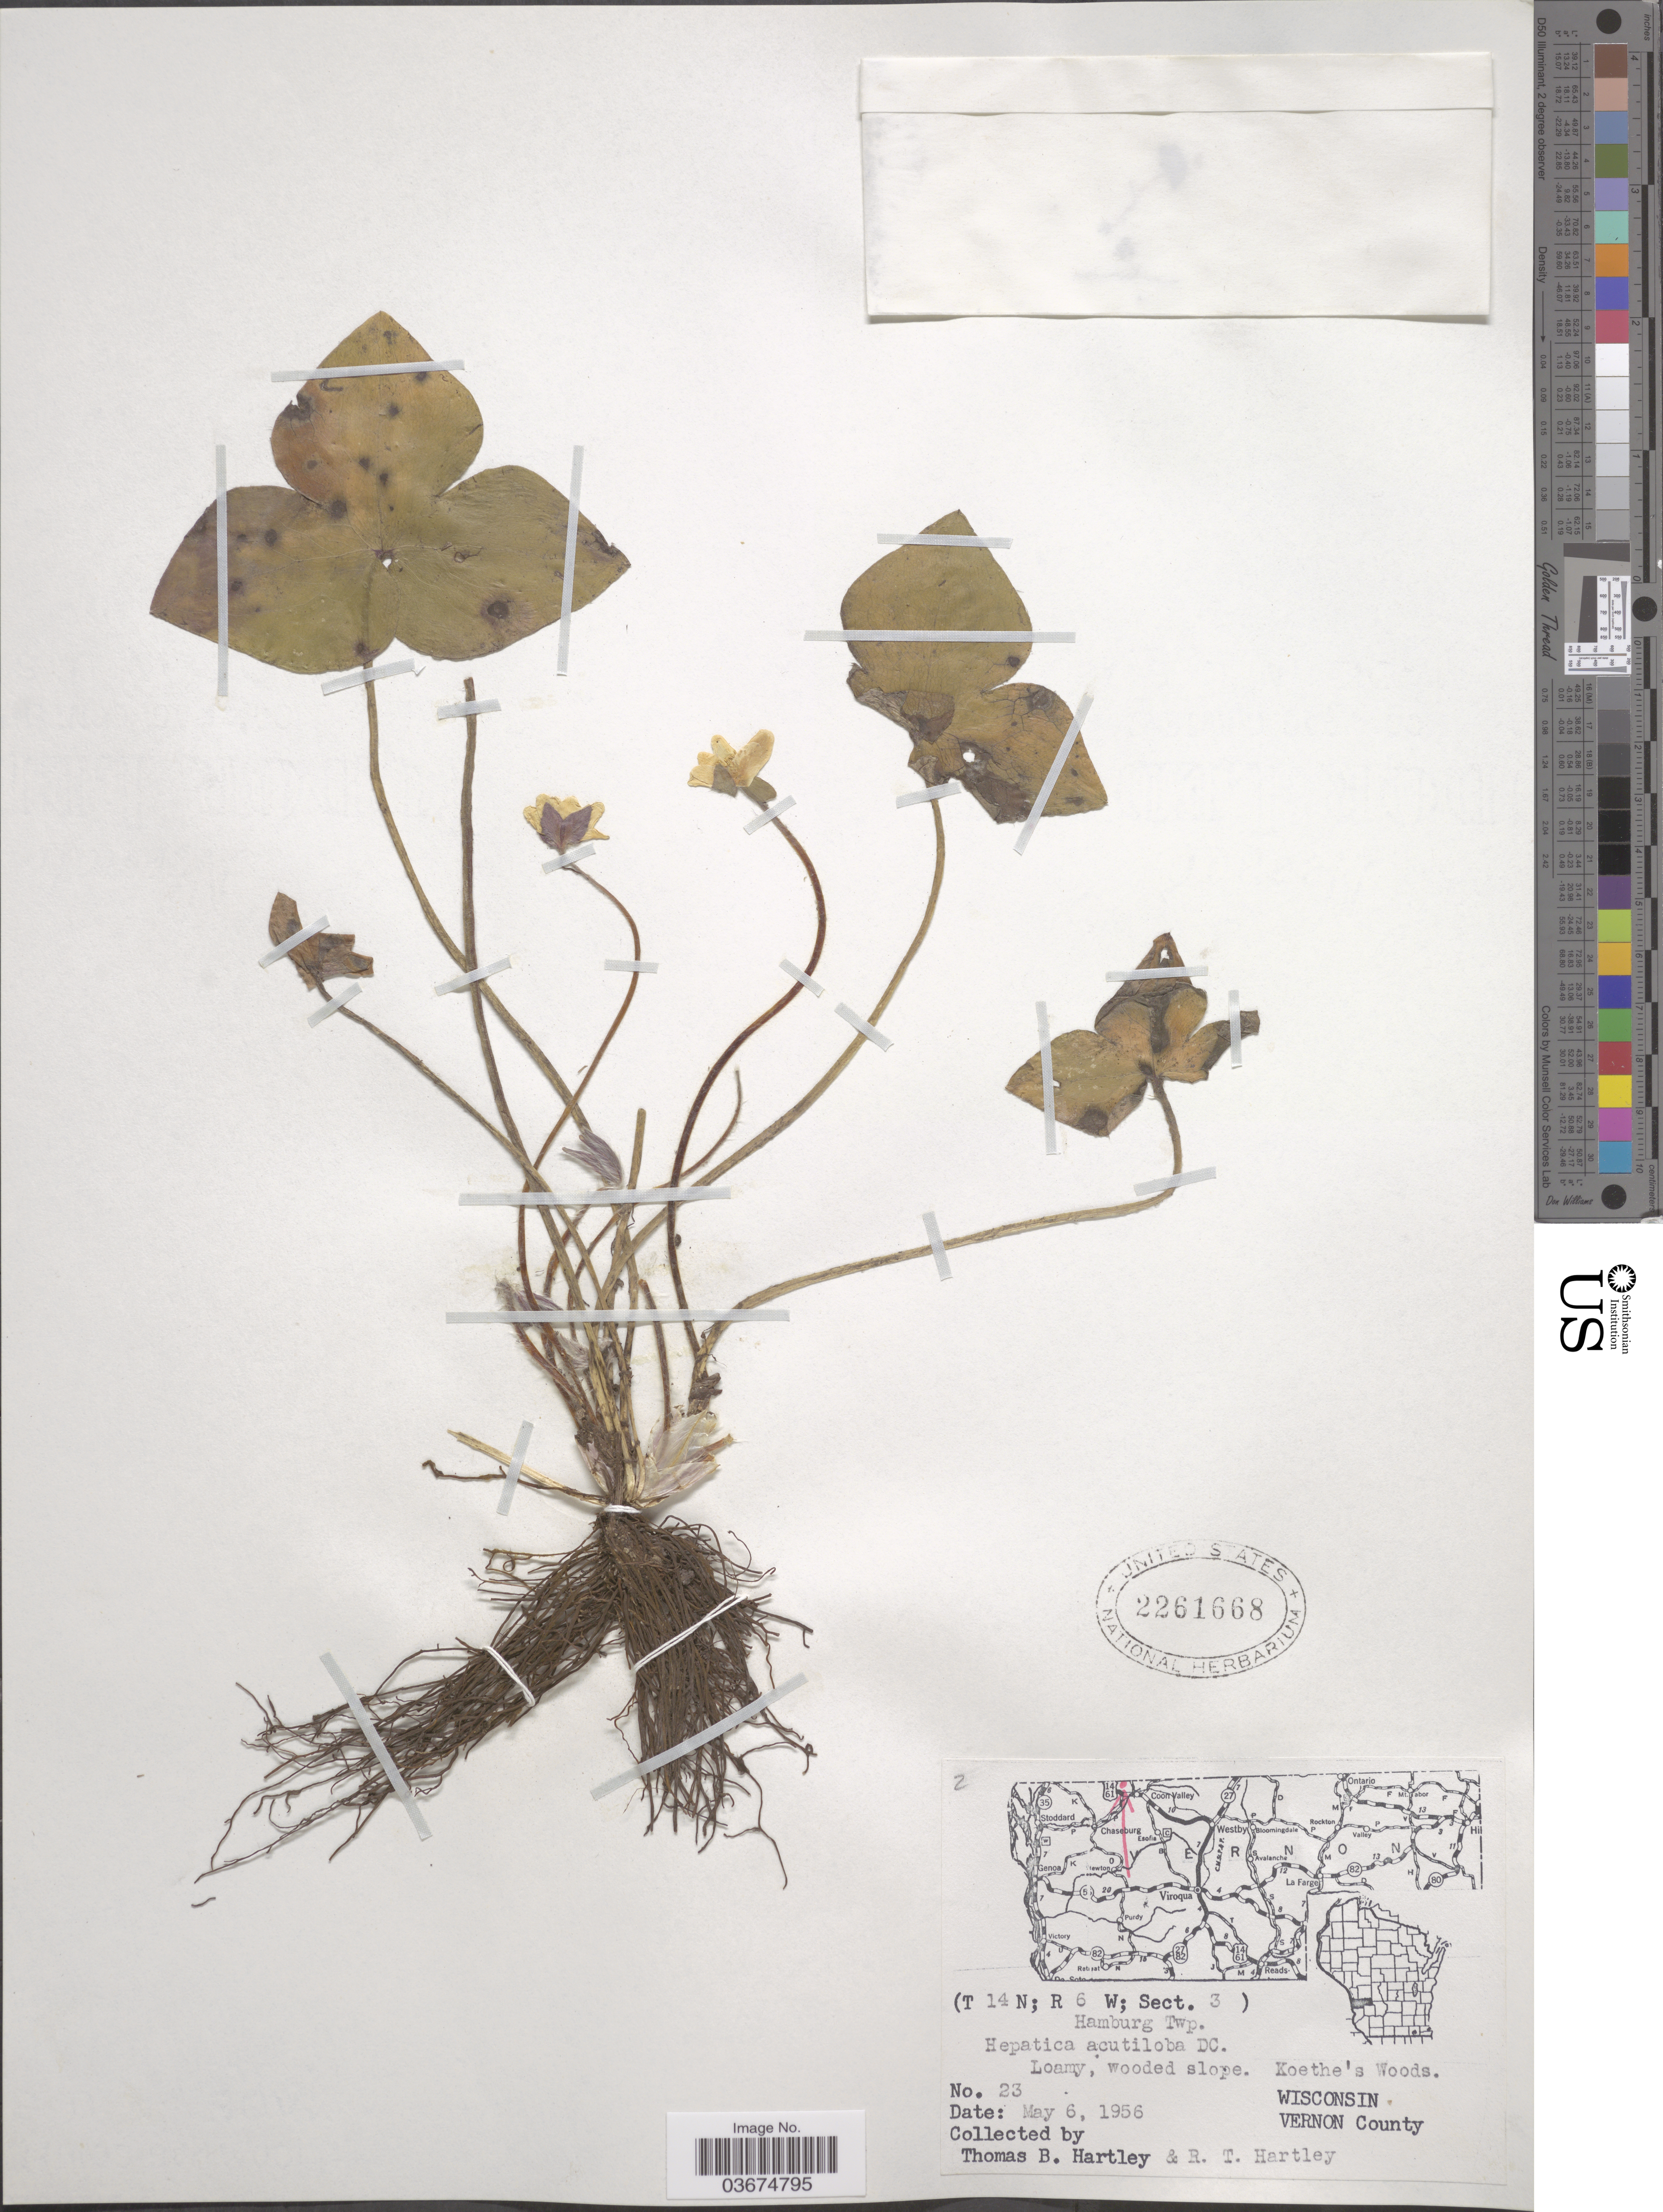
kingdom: Plantae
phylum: Tracheophyta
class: Magnoliopsida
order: Ranunculales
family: Ranunculaceae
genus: Hepatica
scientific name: Hepatica acutiloba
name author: DC.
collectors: T. Hartley & R. T. Hartley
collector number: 23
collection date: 1956-05-06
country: United States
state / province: Wisconsin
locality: (T 14 N; R 6 W; Sect. 3) Hamburg Twp. Koethe's Woods. Vernon County.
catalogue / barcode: US 2261668